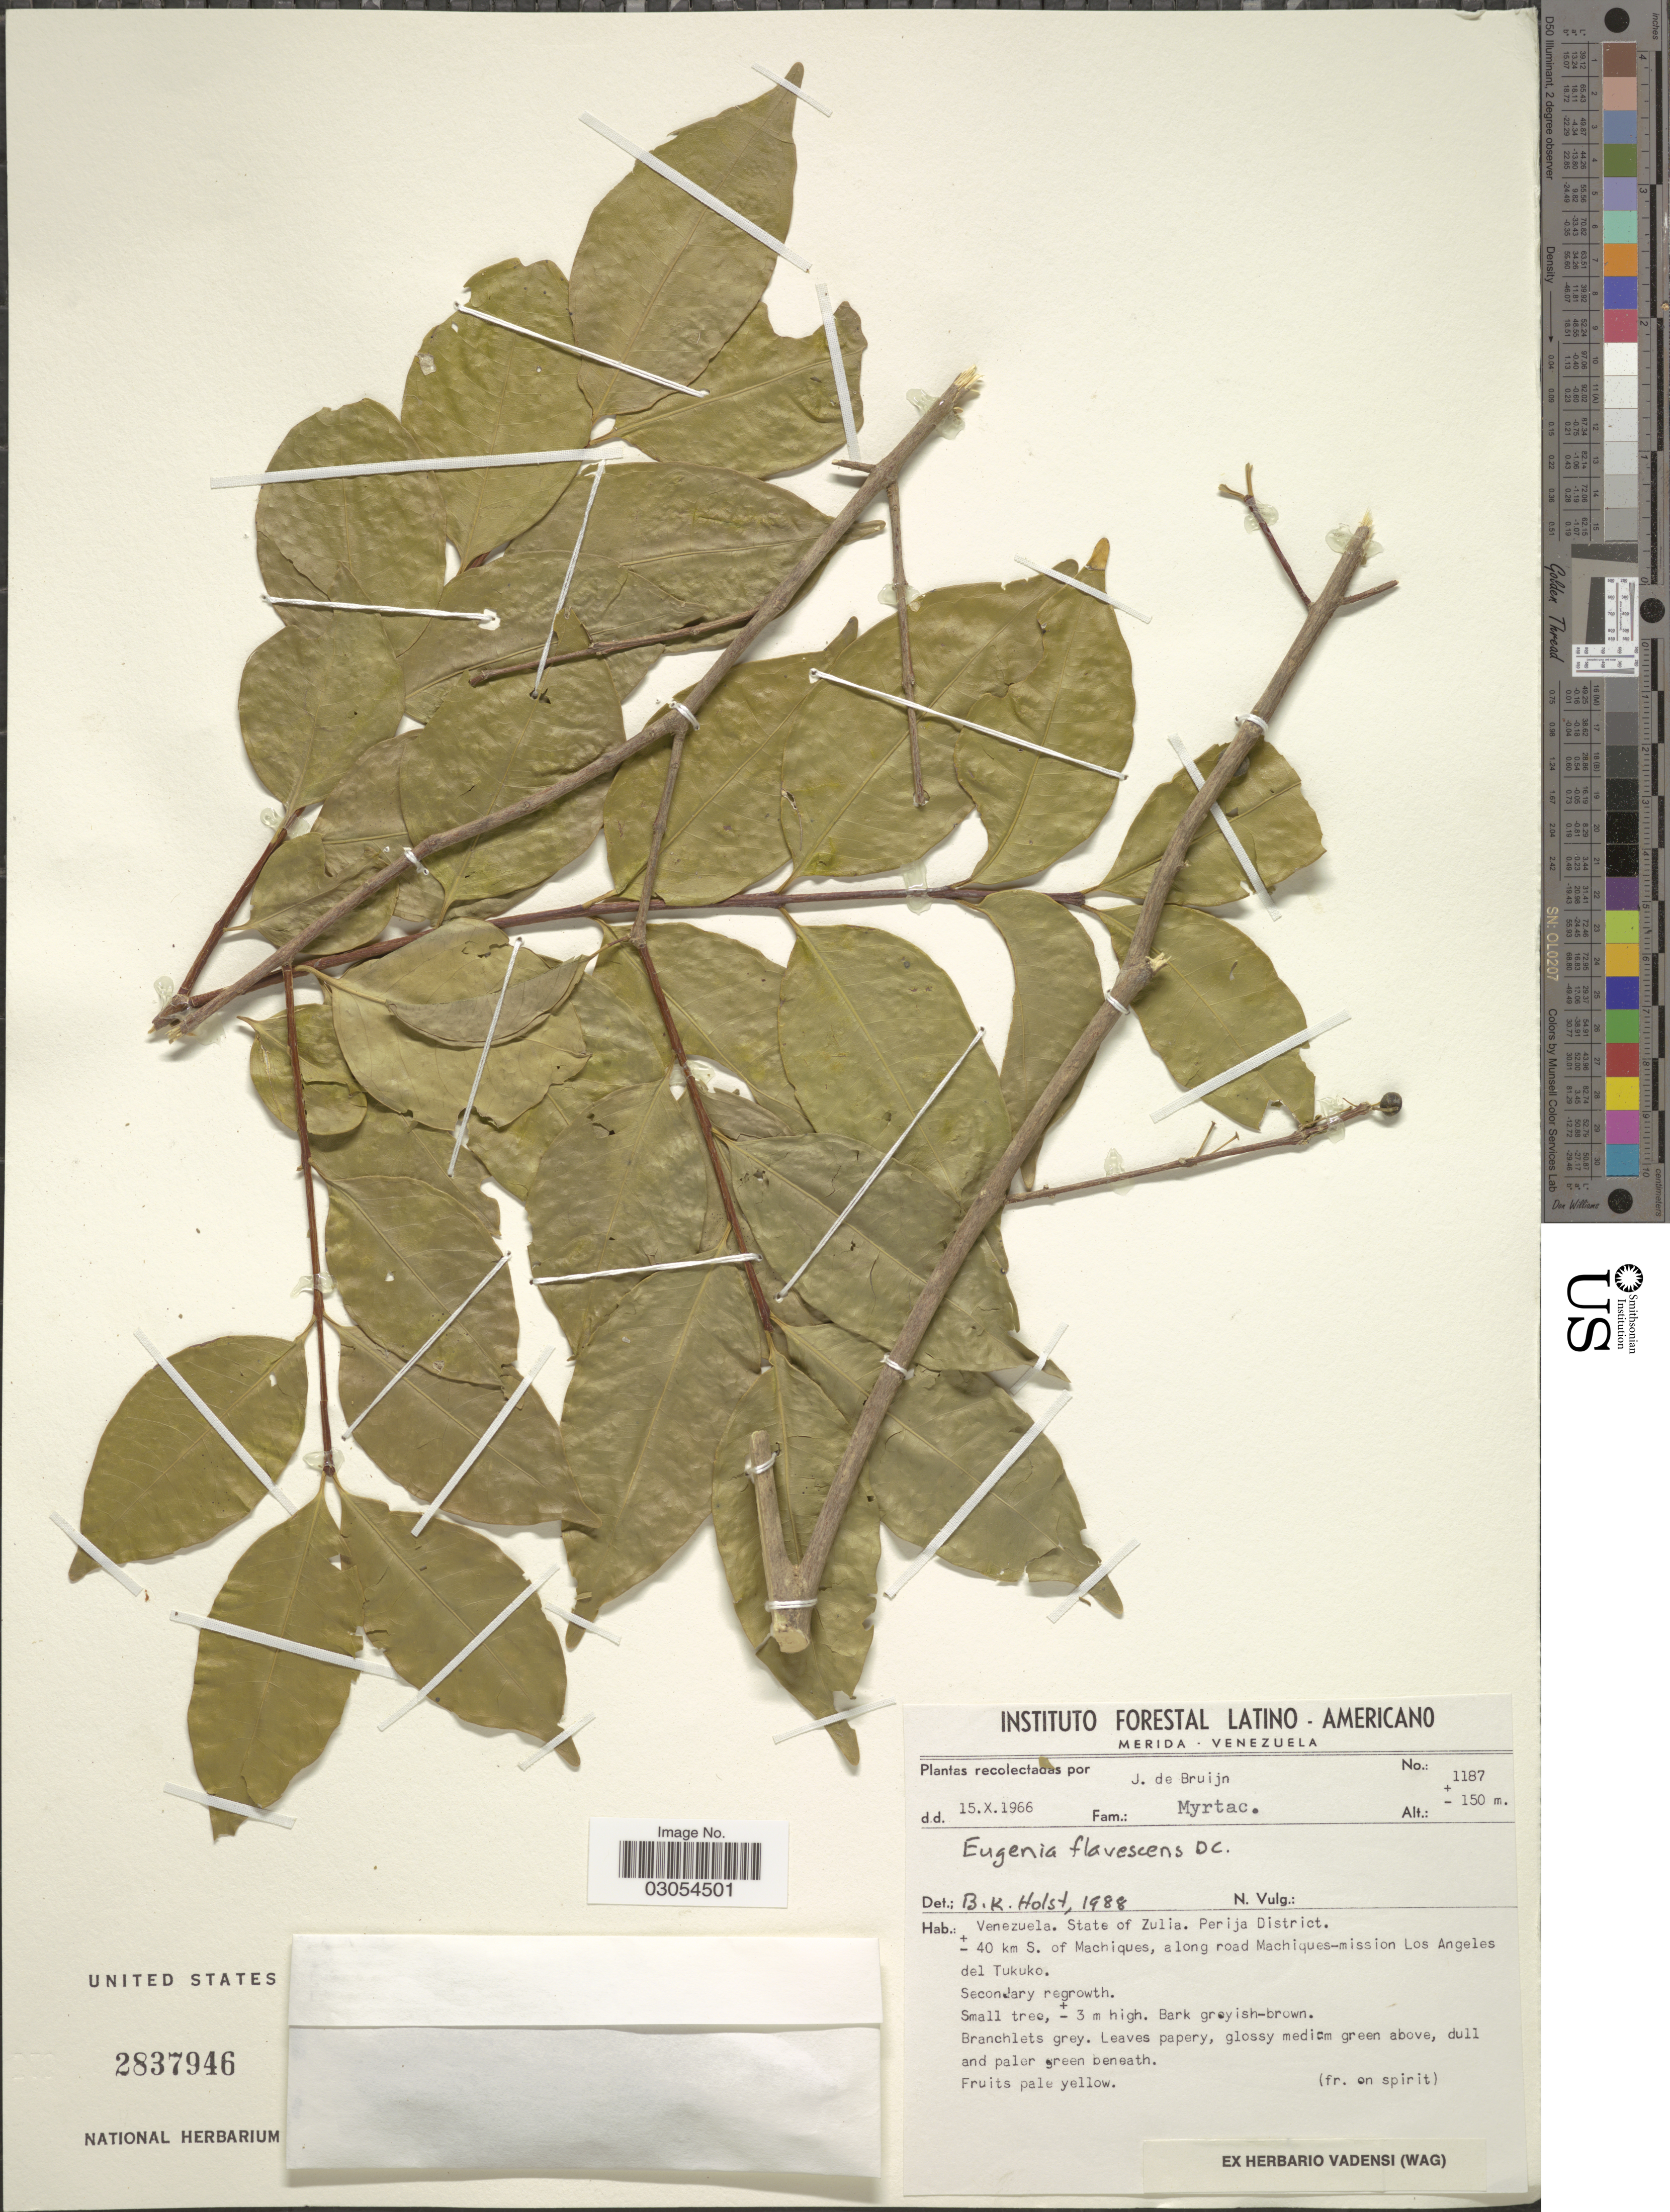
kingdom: Plantae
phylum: Tracheophyta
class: Magnoliopsida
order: Myrtales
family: Myrtaceae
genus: Eugenia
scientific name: Eugenia flavescens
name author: DC.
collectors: J. Bruijn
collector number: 1187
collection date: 1966-10-15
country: Venezuela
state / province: Zulia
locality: Perija District. ± 40 km S. of Machiques, along road Machiques-mission Los Angeles del Tukuko.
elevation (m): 150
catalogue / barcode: US 2837946